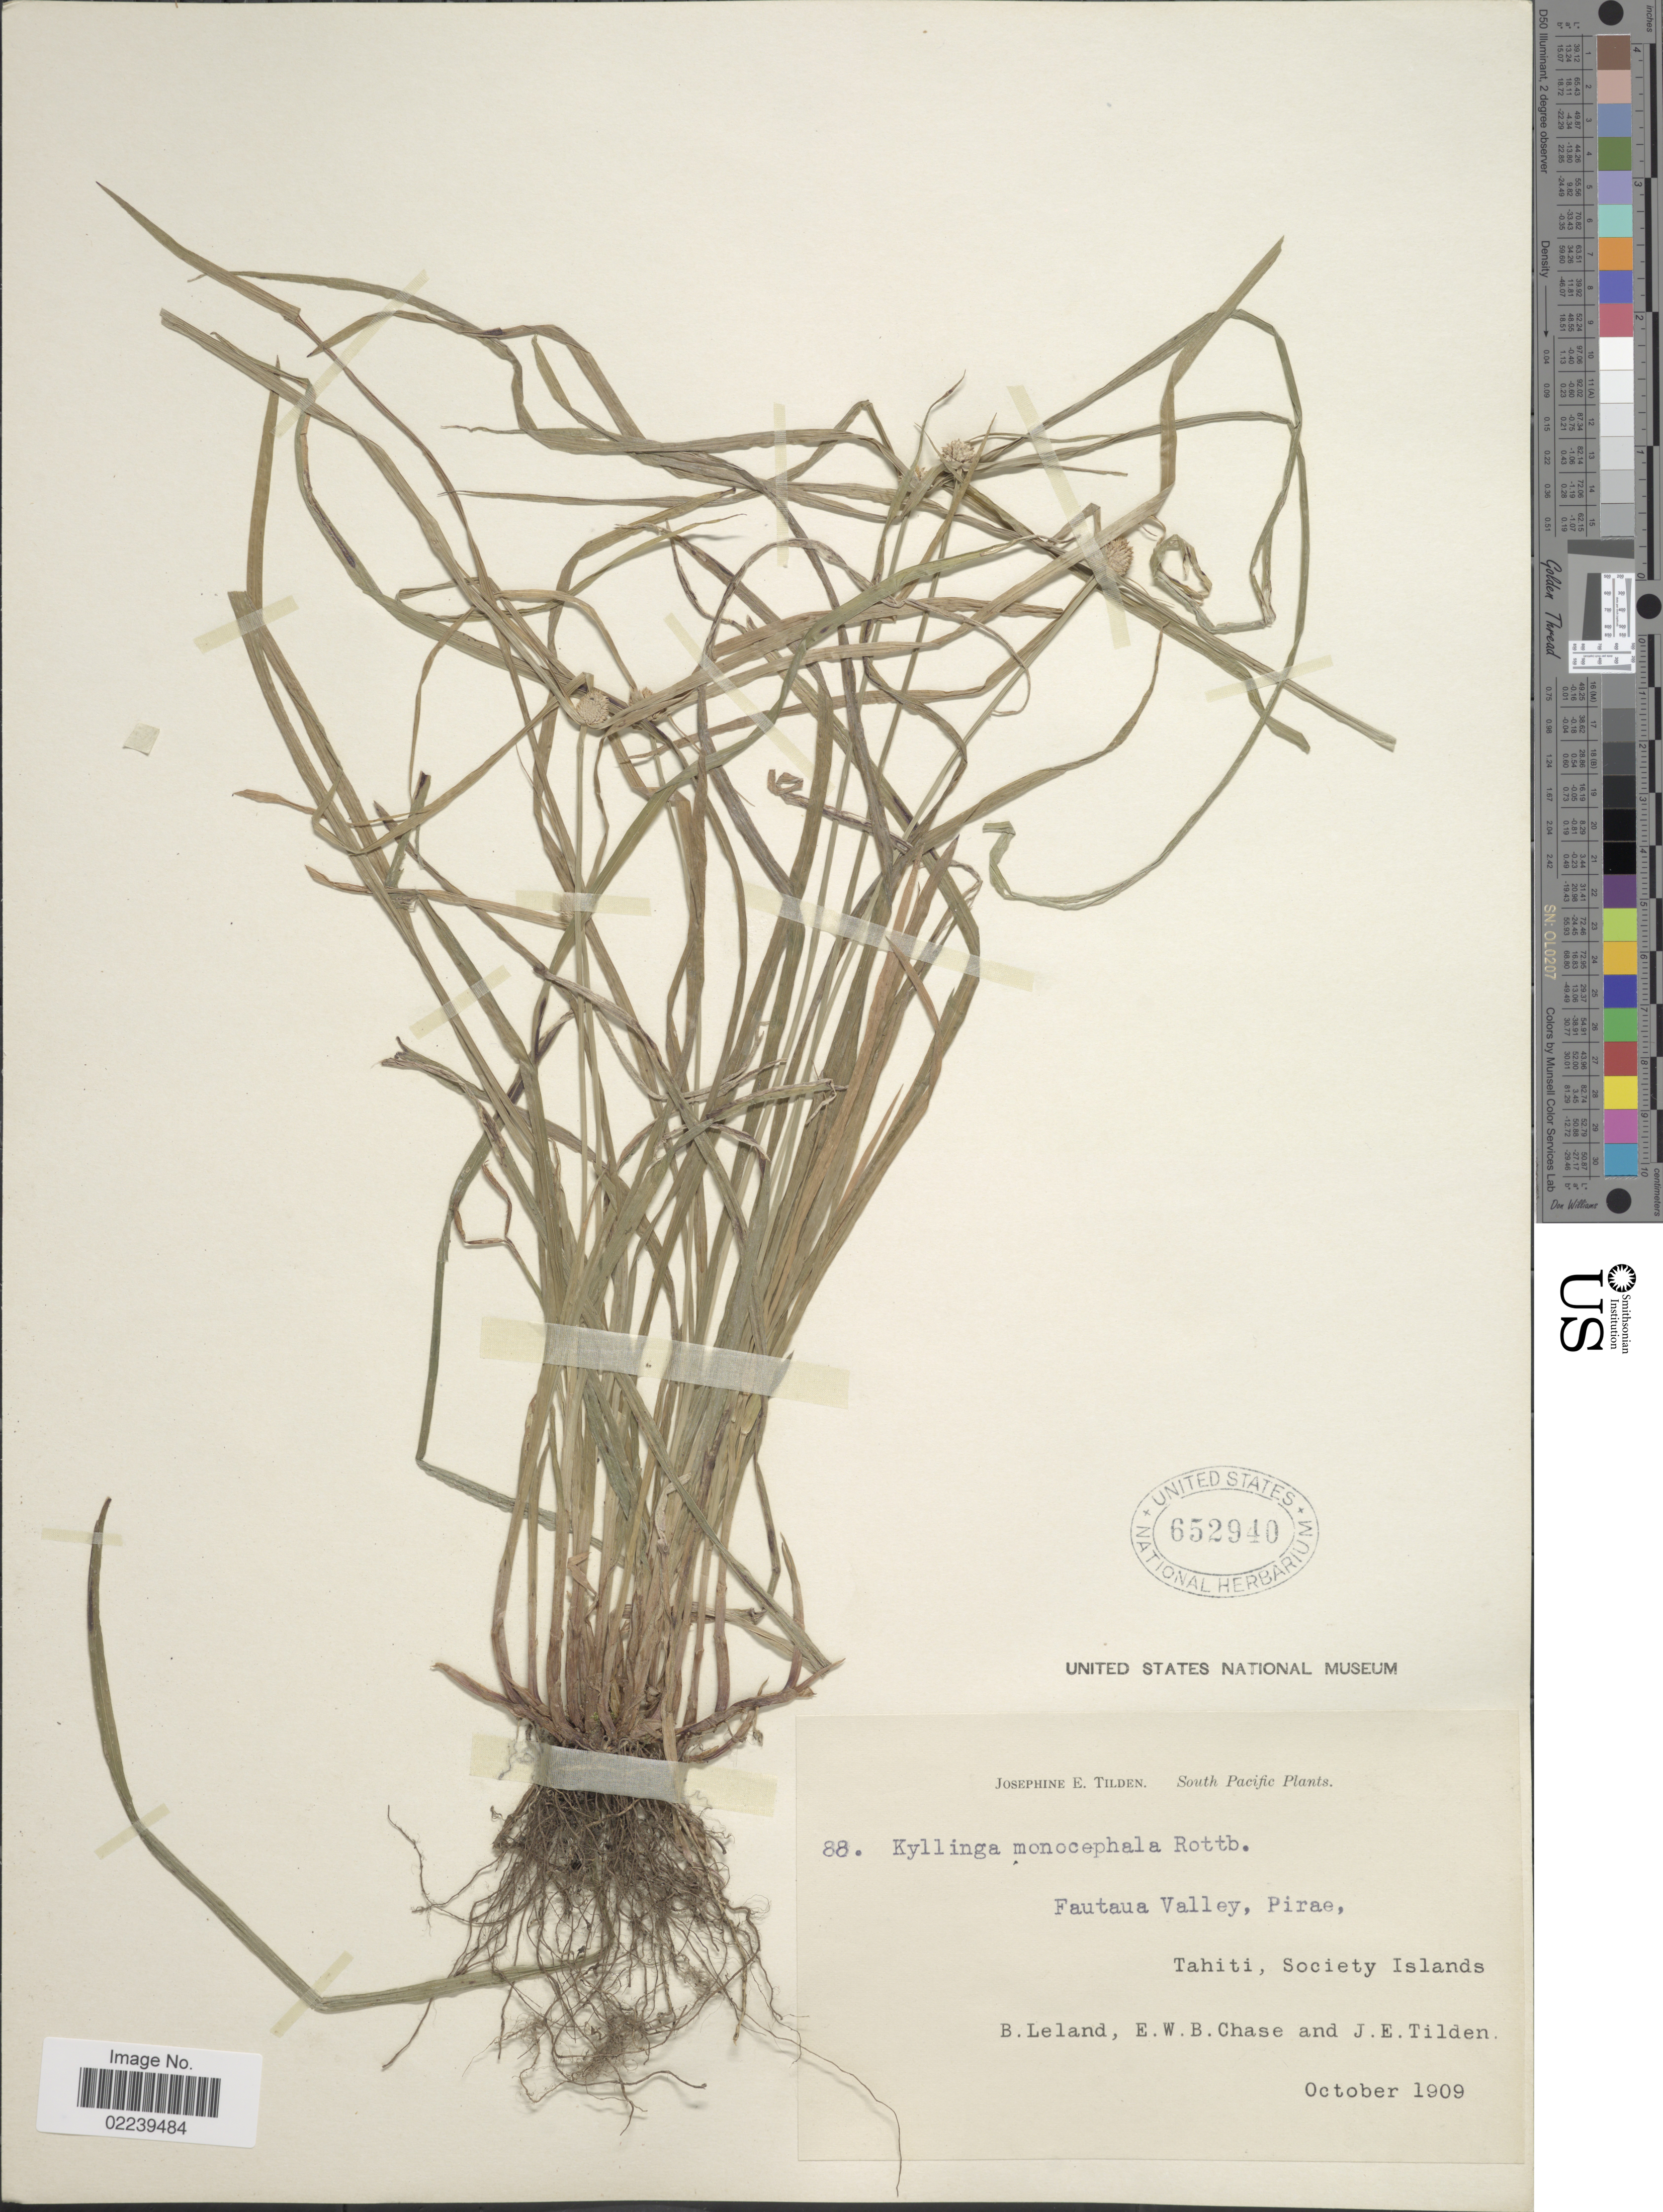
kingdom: Plantae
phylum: Tracheophyta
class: Liliopsida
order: Poales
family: Cyperaceae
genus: Cyperus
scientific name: Cyperus mindorensis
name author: (Steud.) Huygh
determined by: Strong, M. T., (US), Smithsonian Institution - National Museum of Natural History (UNITED STATES)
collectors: B. Leland, E. W. Chase & J. E. Tilden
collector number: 88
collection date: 1909-10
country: French Polynesia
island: Tahiti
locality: South Pacific, Fautaua Valley, Pirae, Tahiti, Society Islands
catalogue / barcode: US 652940